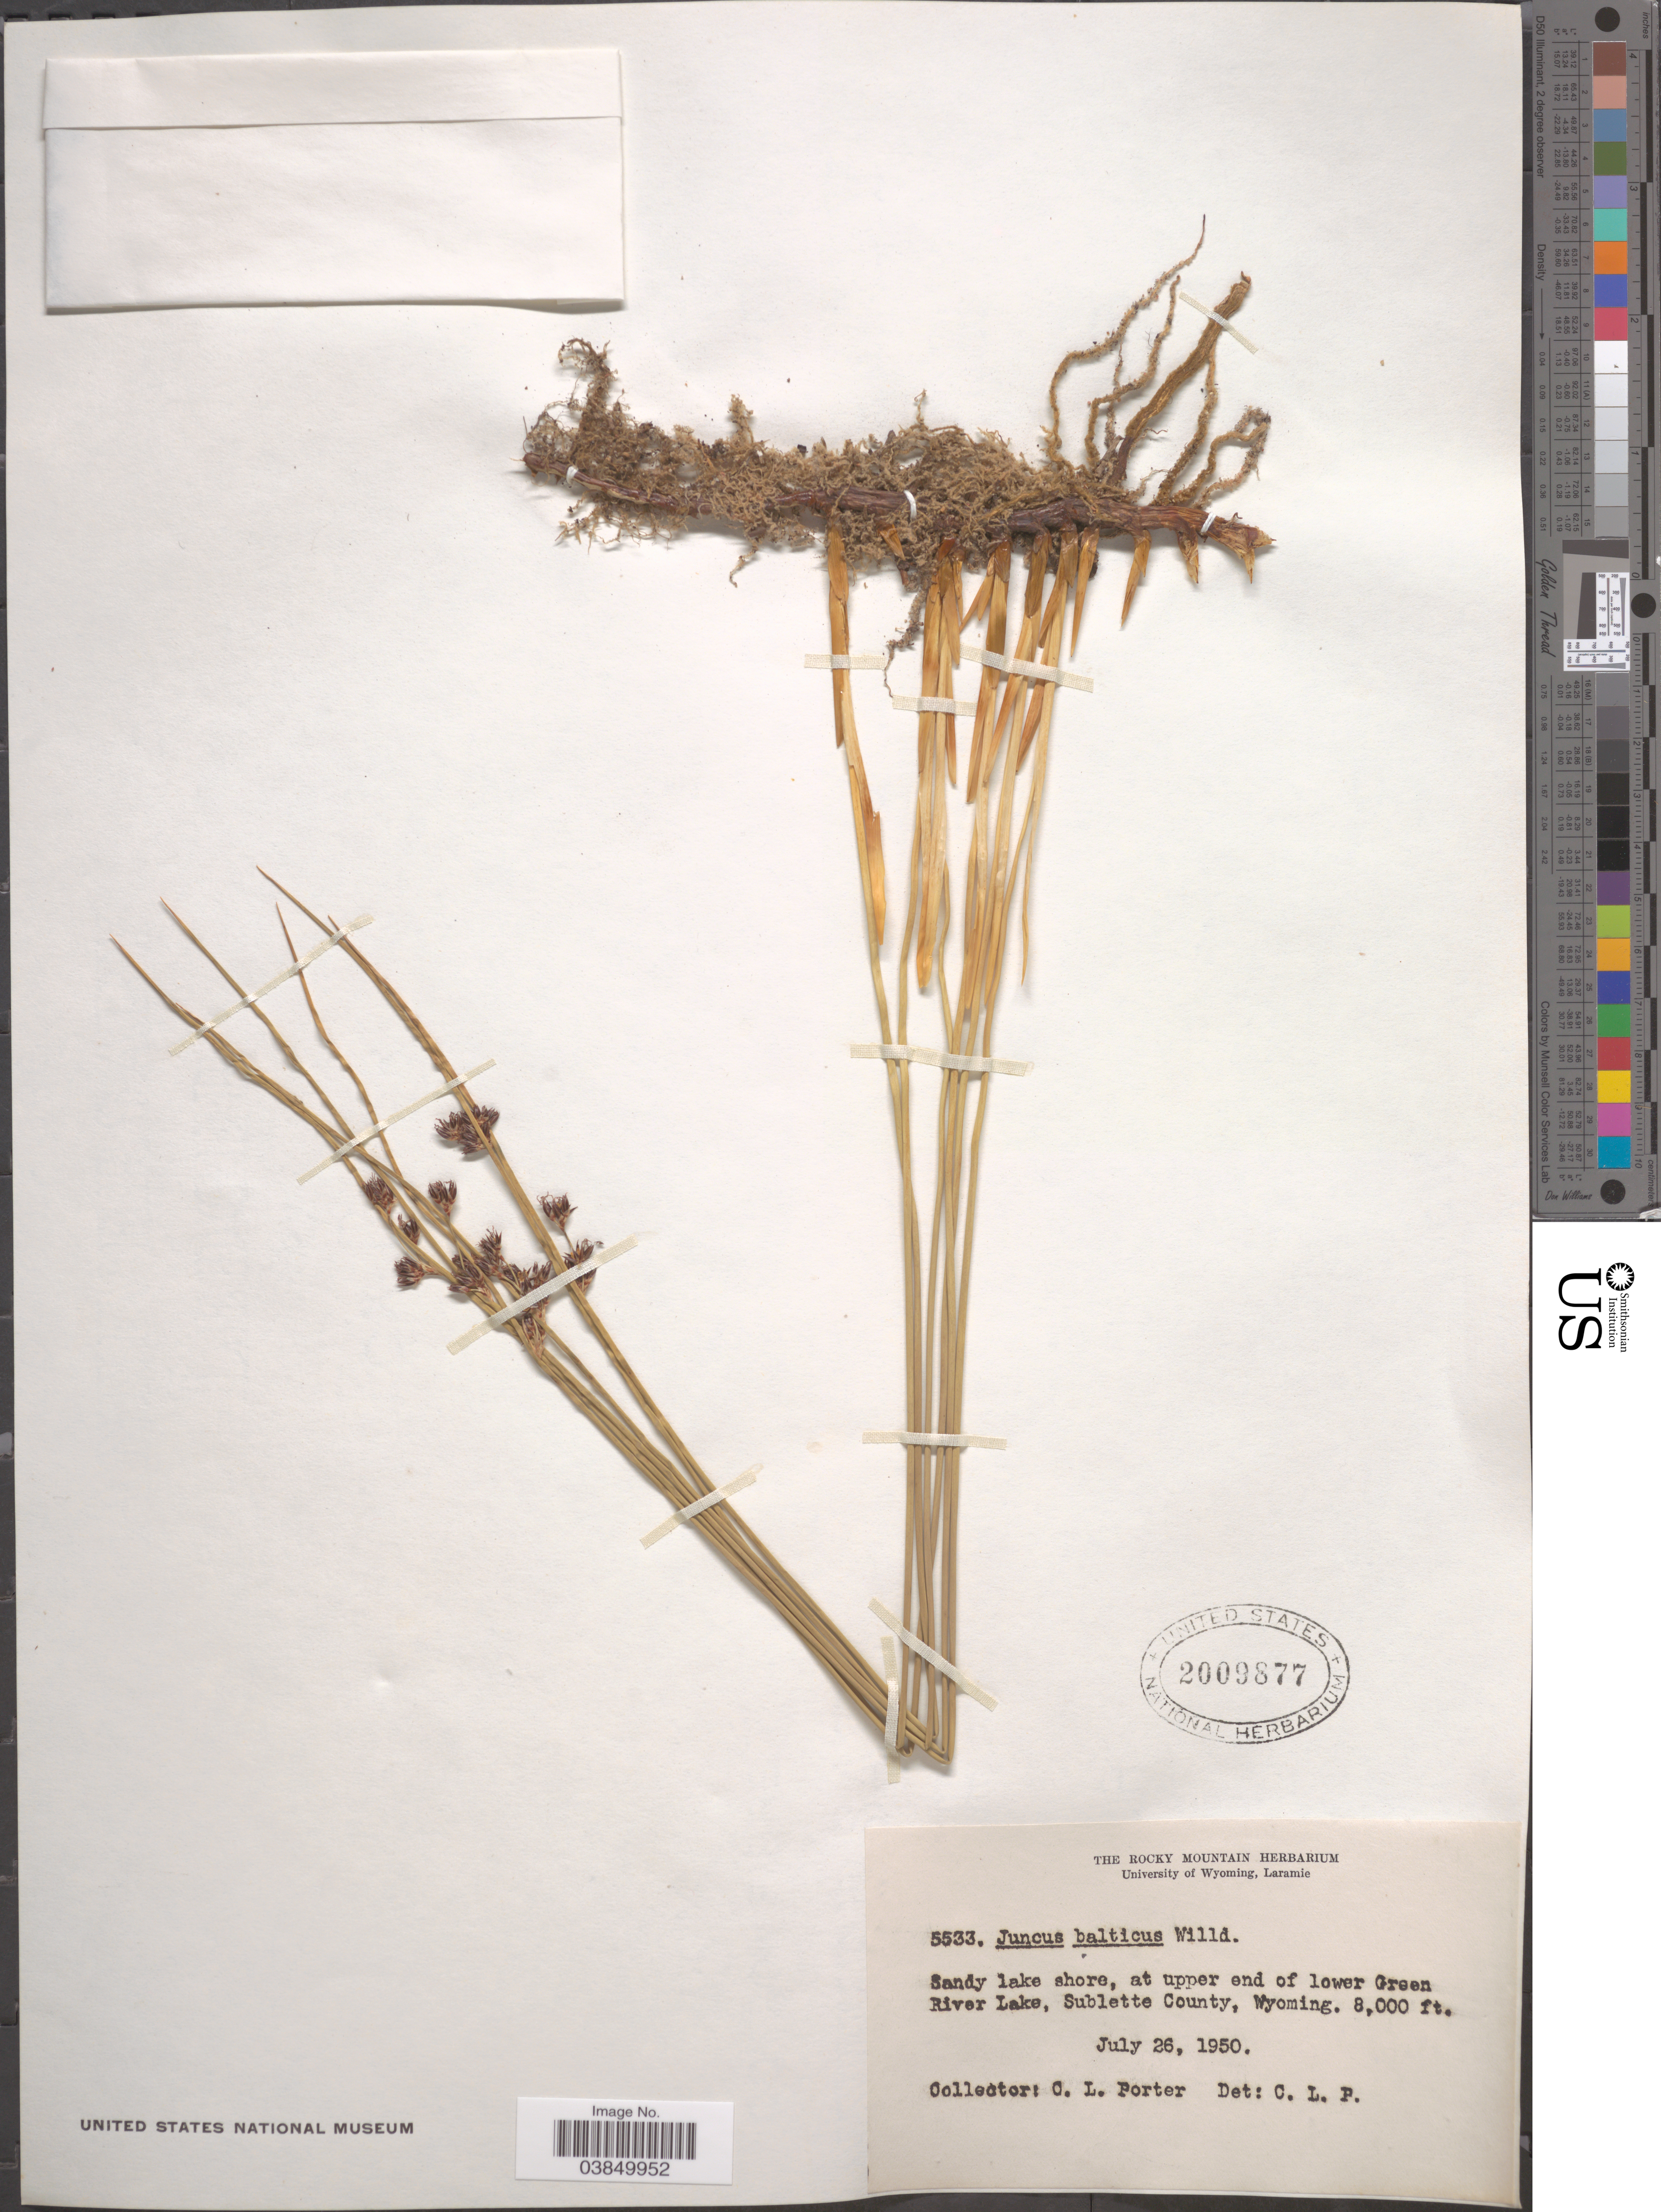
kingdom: Plantae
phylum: Tracheophyta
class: Liliopsida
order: Poales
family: Juncaceae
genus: Juncus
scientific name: Juncus balticus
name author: Willd.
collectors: C. L. Porter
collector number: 5533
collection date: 1950-07-26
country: United States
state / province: Wyoming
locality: Sandy Lake shore, at upper end of lower Green River Lake, Sublette County.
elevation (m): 2438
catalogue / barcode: US 2009877